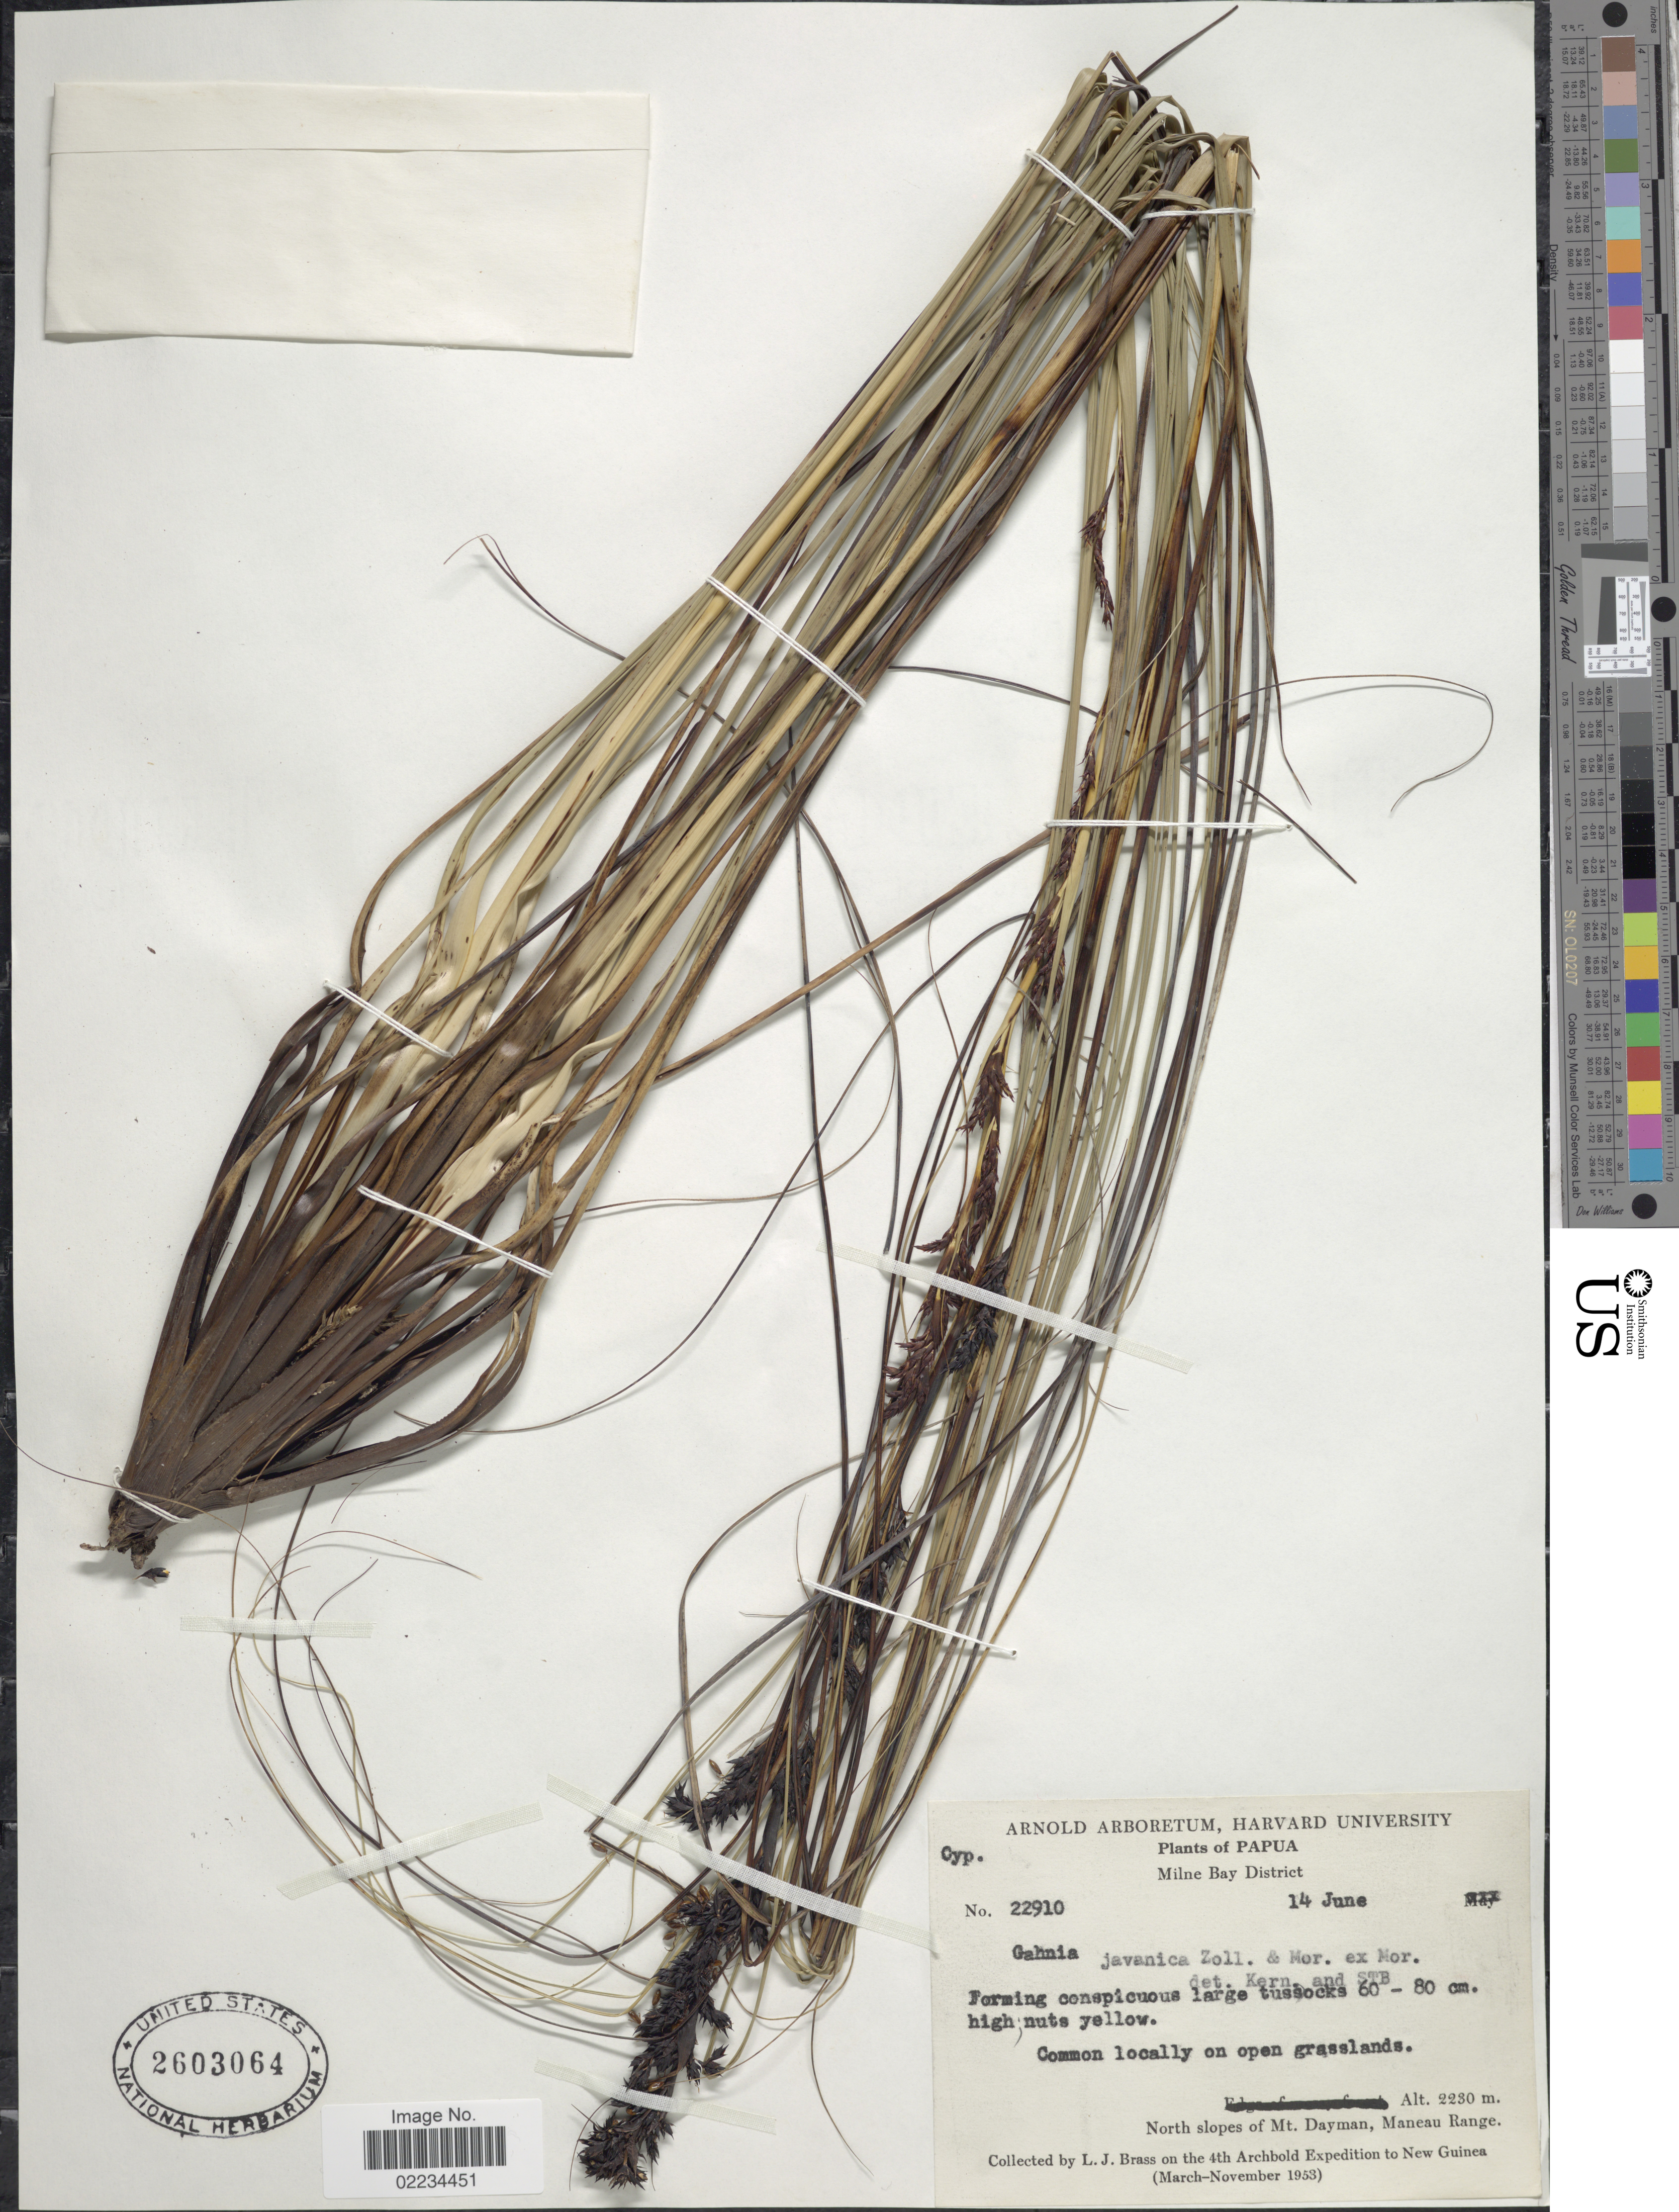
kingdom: Plantae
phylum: Tracheophyta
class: Liliopsida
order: Poales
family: Cyperaceae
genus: Gahnia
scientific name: Gahnia javanica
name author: Moritzi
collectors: L. J. Brass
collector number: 22910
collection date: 1953-06-14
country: Papua New Guinea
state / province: Milne Bay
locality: Milne Bay District, Common locally on open grasslands, North slopes of Mt Dayman, Maneau Range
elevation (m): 2230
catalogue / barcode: US 2603064